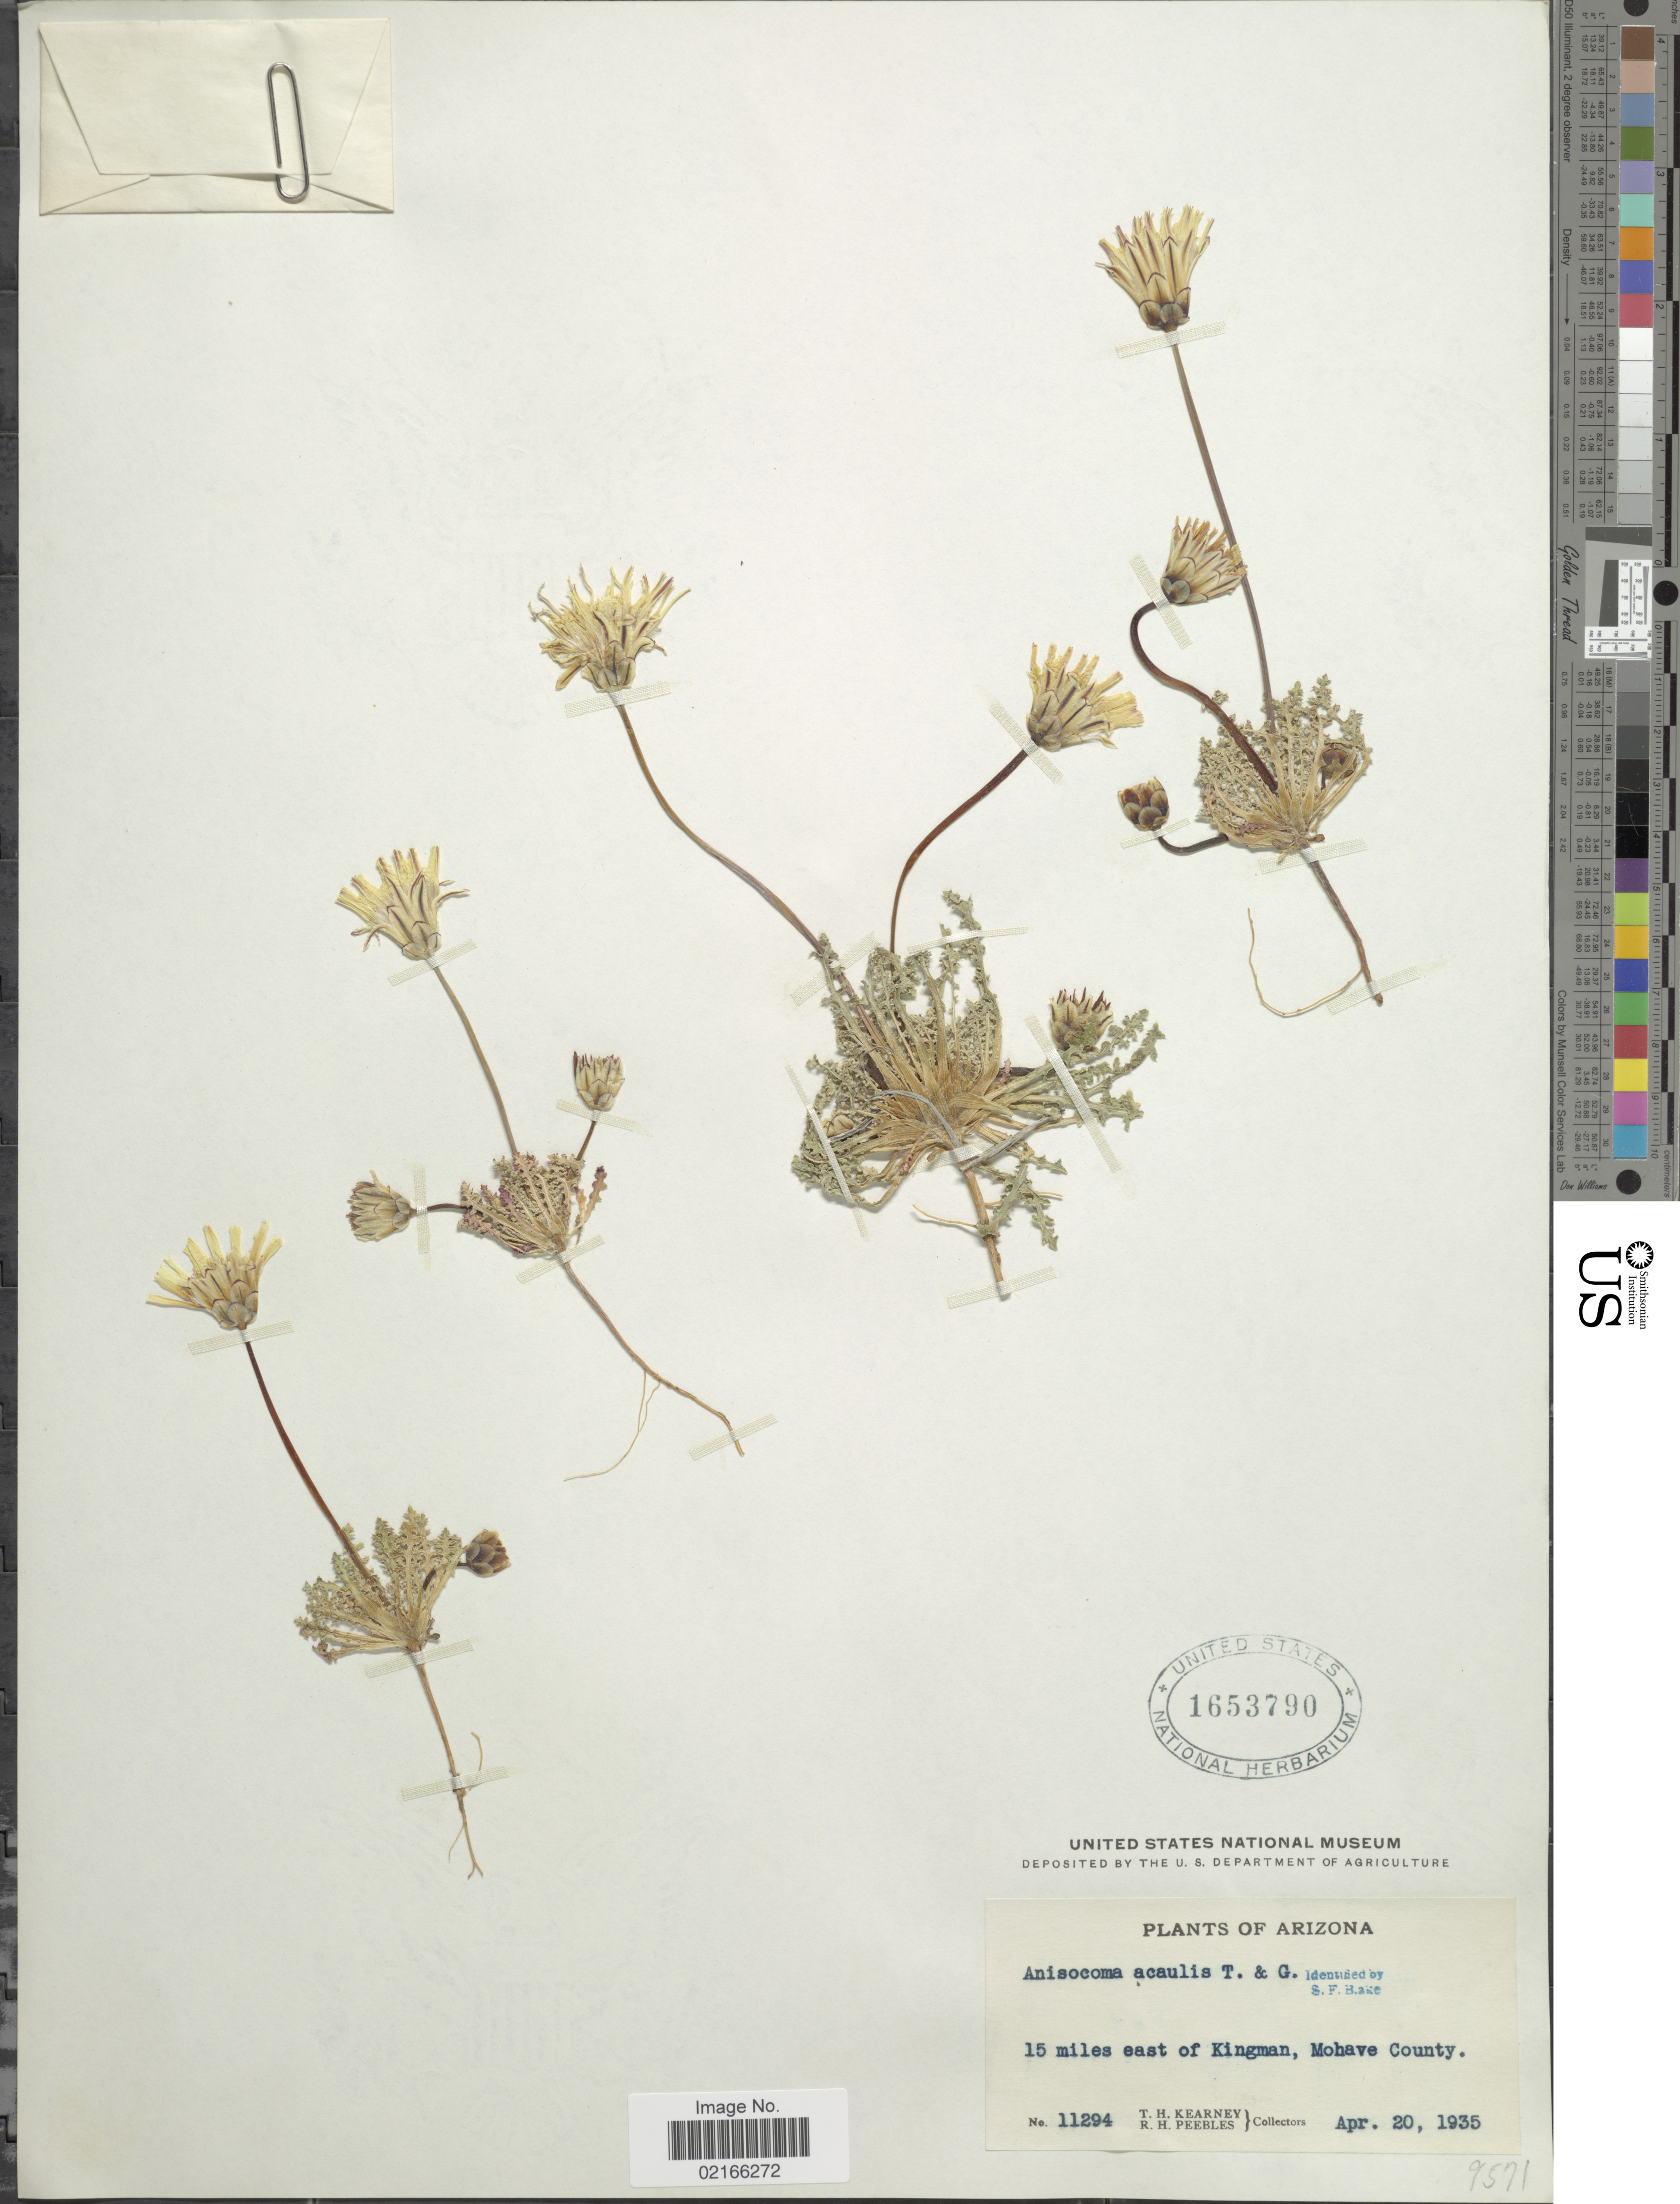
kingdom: Plantae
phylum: Tracheophyta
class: Magnoliopsida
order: Asterales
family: Asteraceae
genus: Anisocoma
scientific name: Anisocoma acaulis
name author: Torr. & A. Gray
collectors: T. H. Kearney & R. H. Peebles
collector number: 11294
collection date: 1935-04-20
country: United States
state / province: Arizona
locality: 15 miles east of Kingman, Mohave County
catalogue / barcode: US 1653790